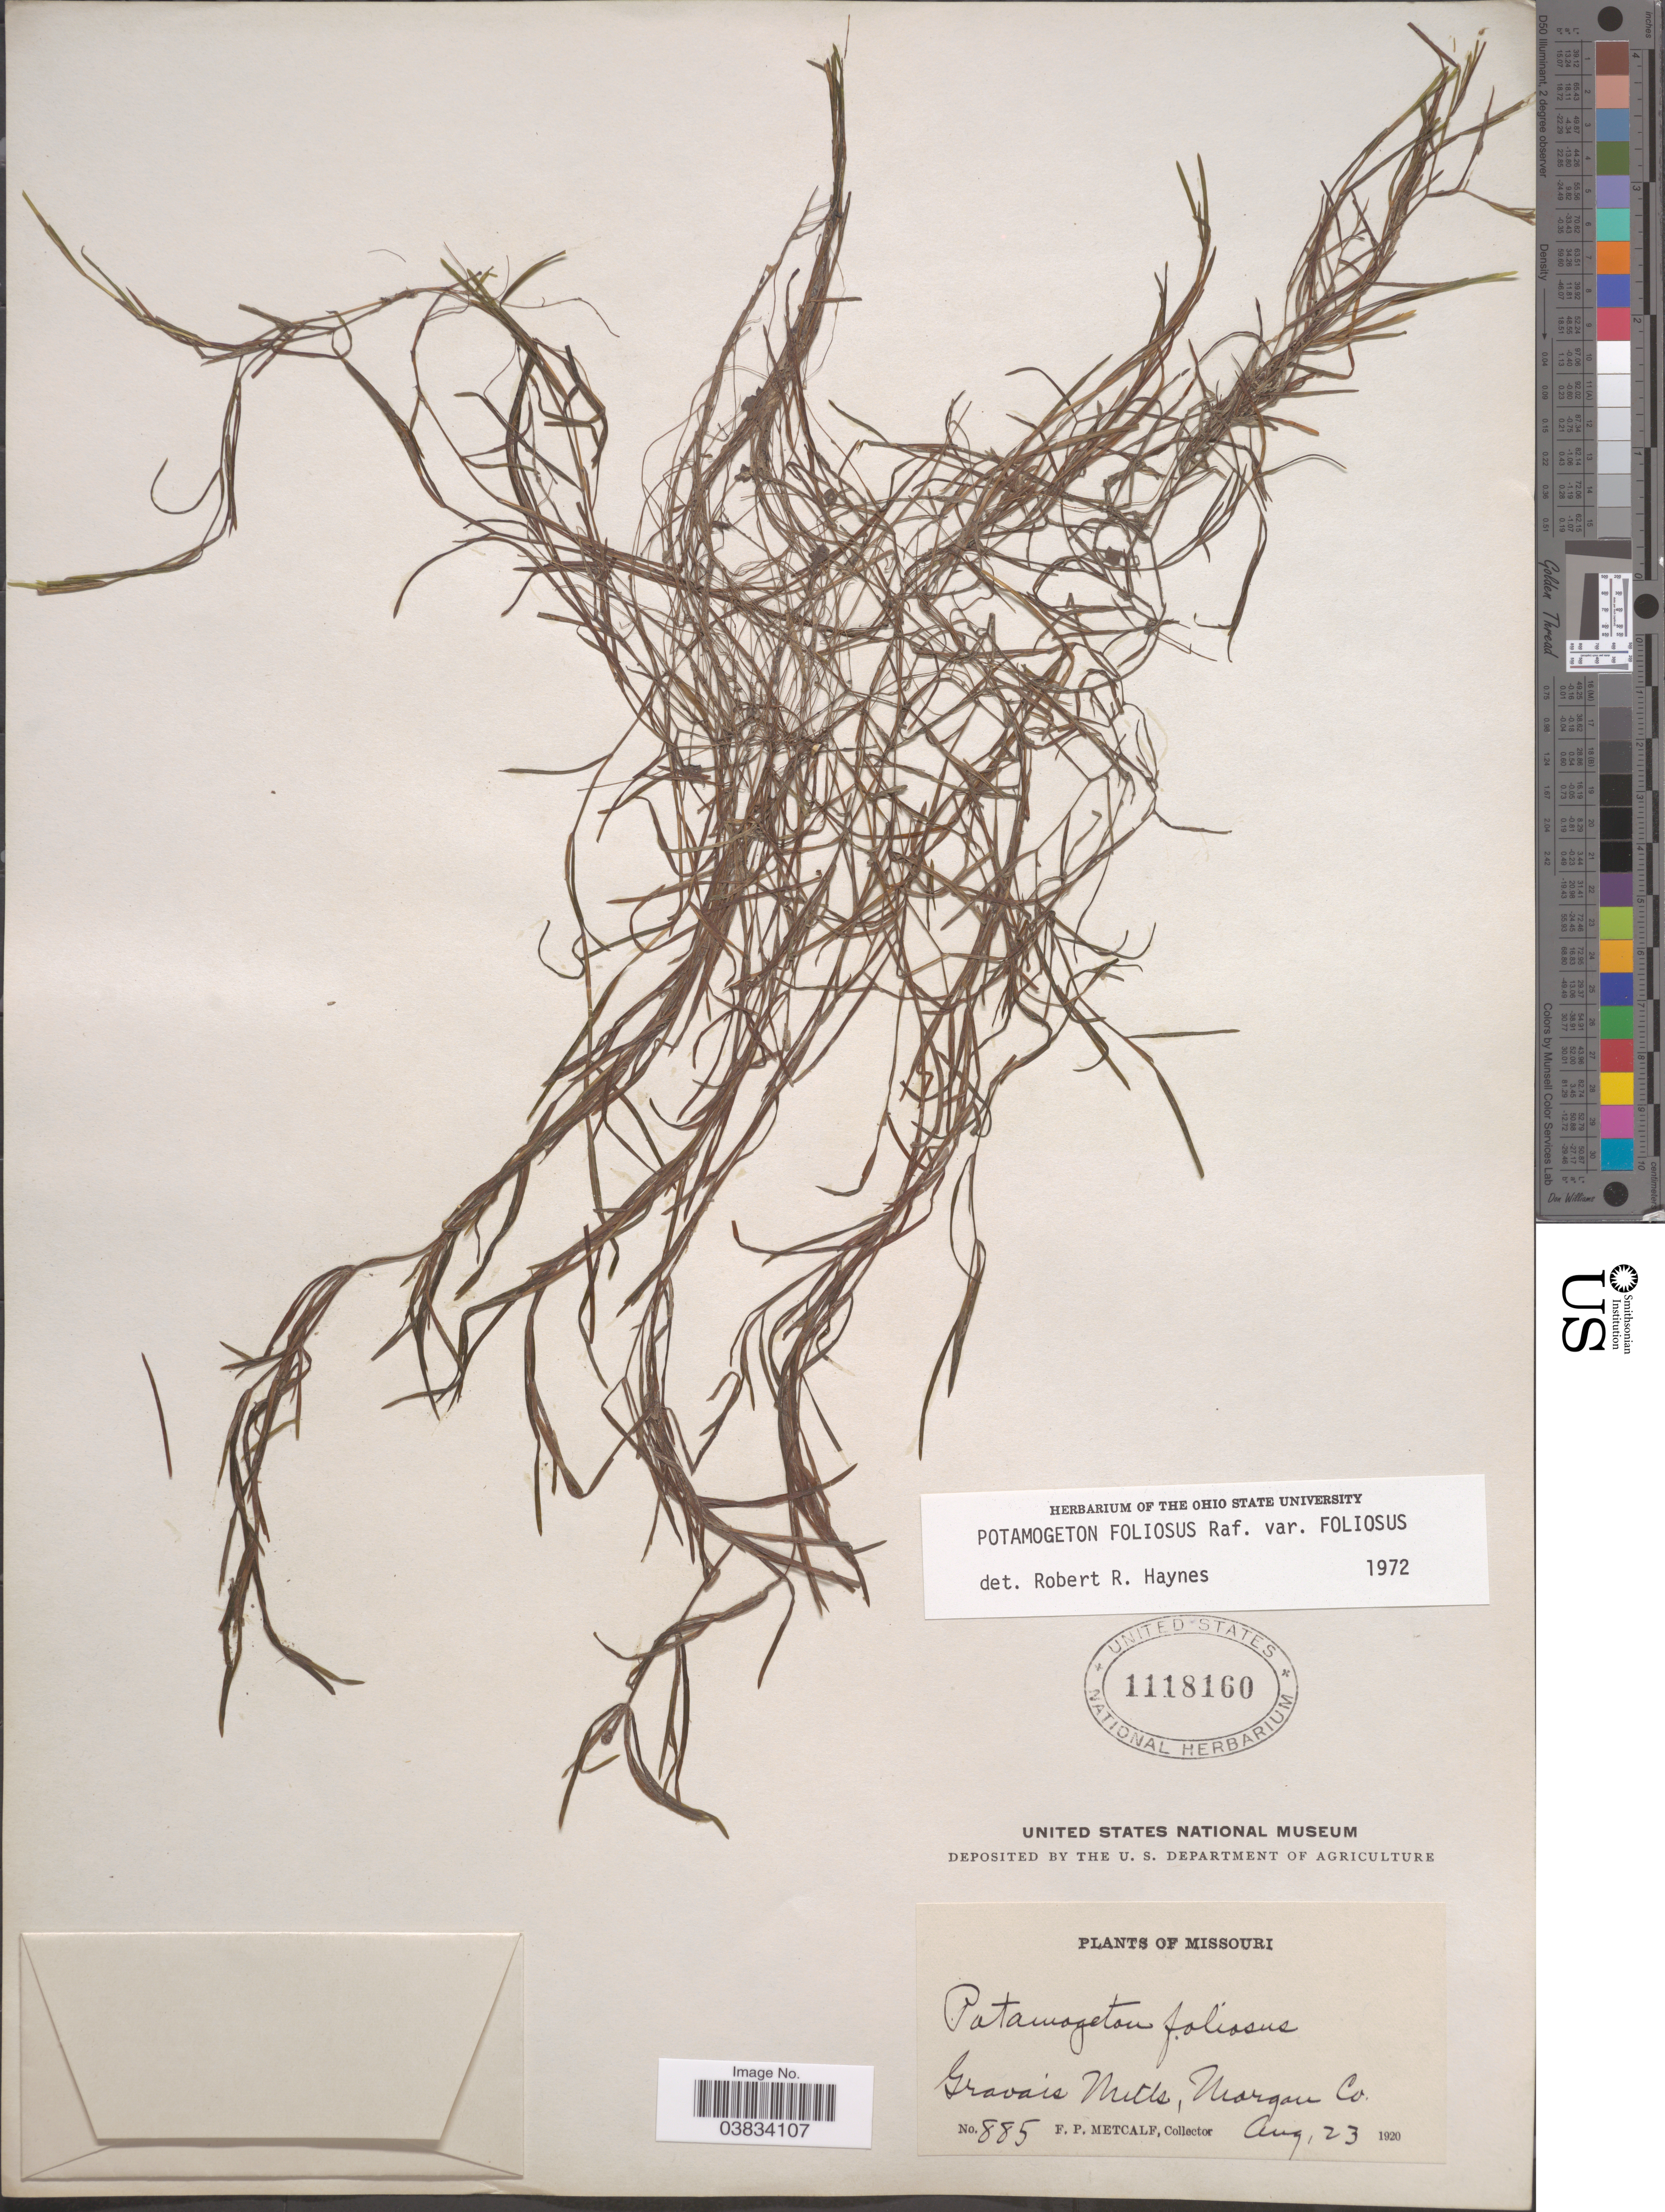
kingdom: Plantae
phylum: Tracheophyta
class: Liliopsida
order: Alismatales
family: Potamogetonaceae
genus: Potamogeton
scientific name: Potamogeton foliosus var. foliosus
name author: Raf.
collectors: F. Metcalf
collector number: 885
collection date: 1920-08-23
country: United States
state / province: Missouri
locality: Gravais Mills, Morgan Co.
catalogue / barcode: US 1118160